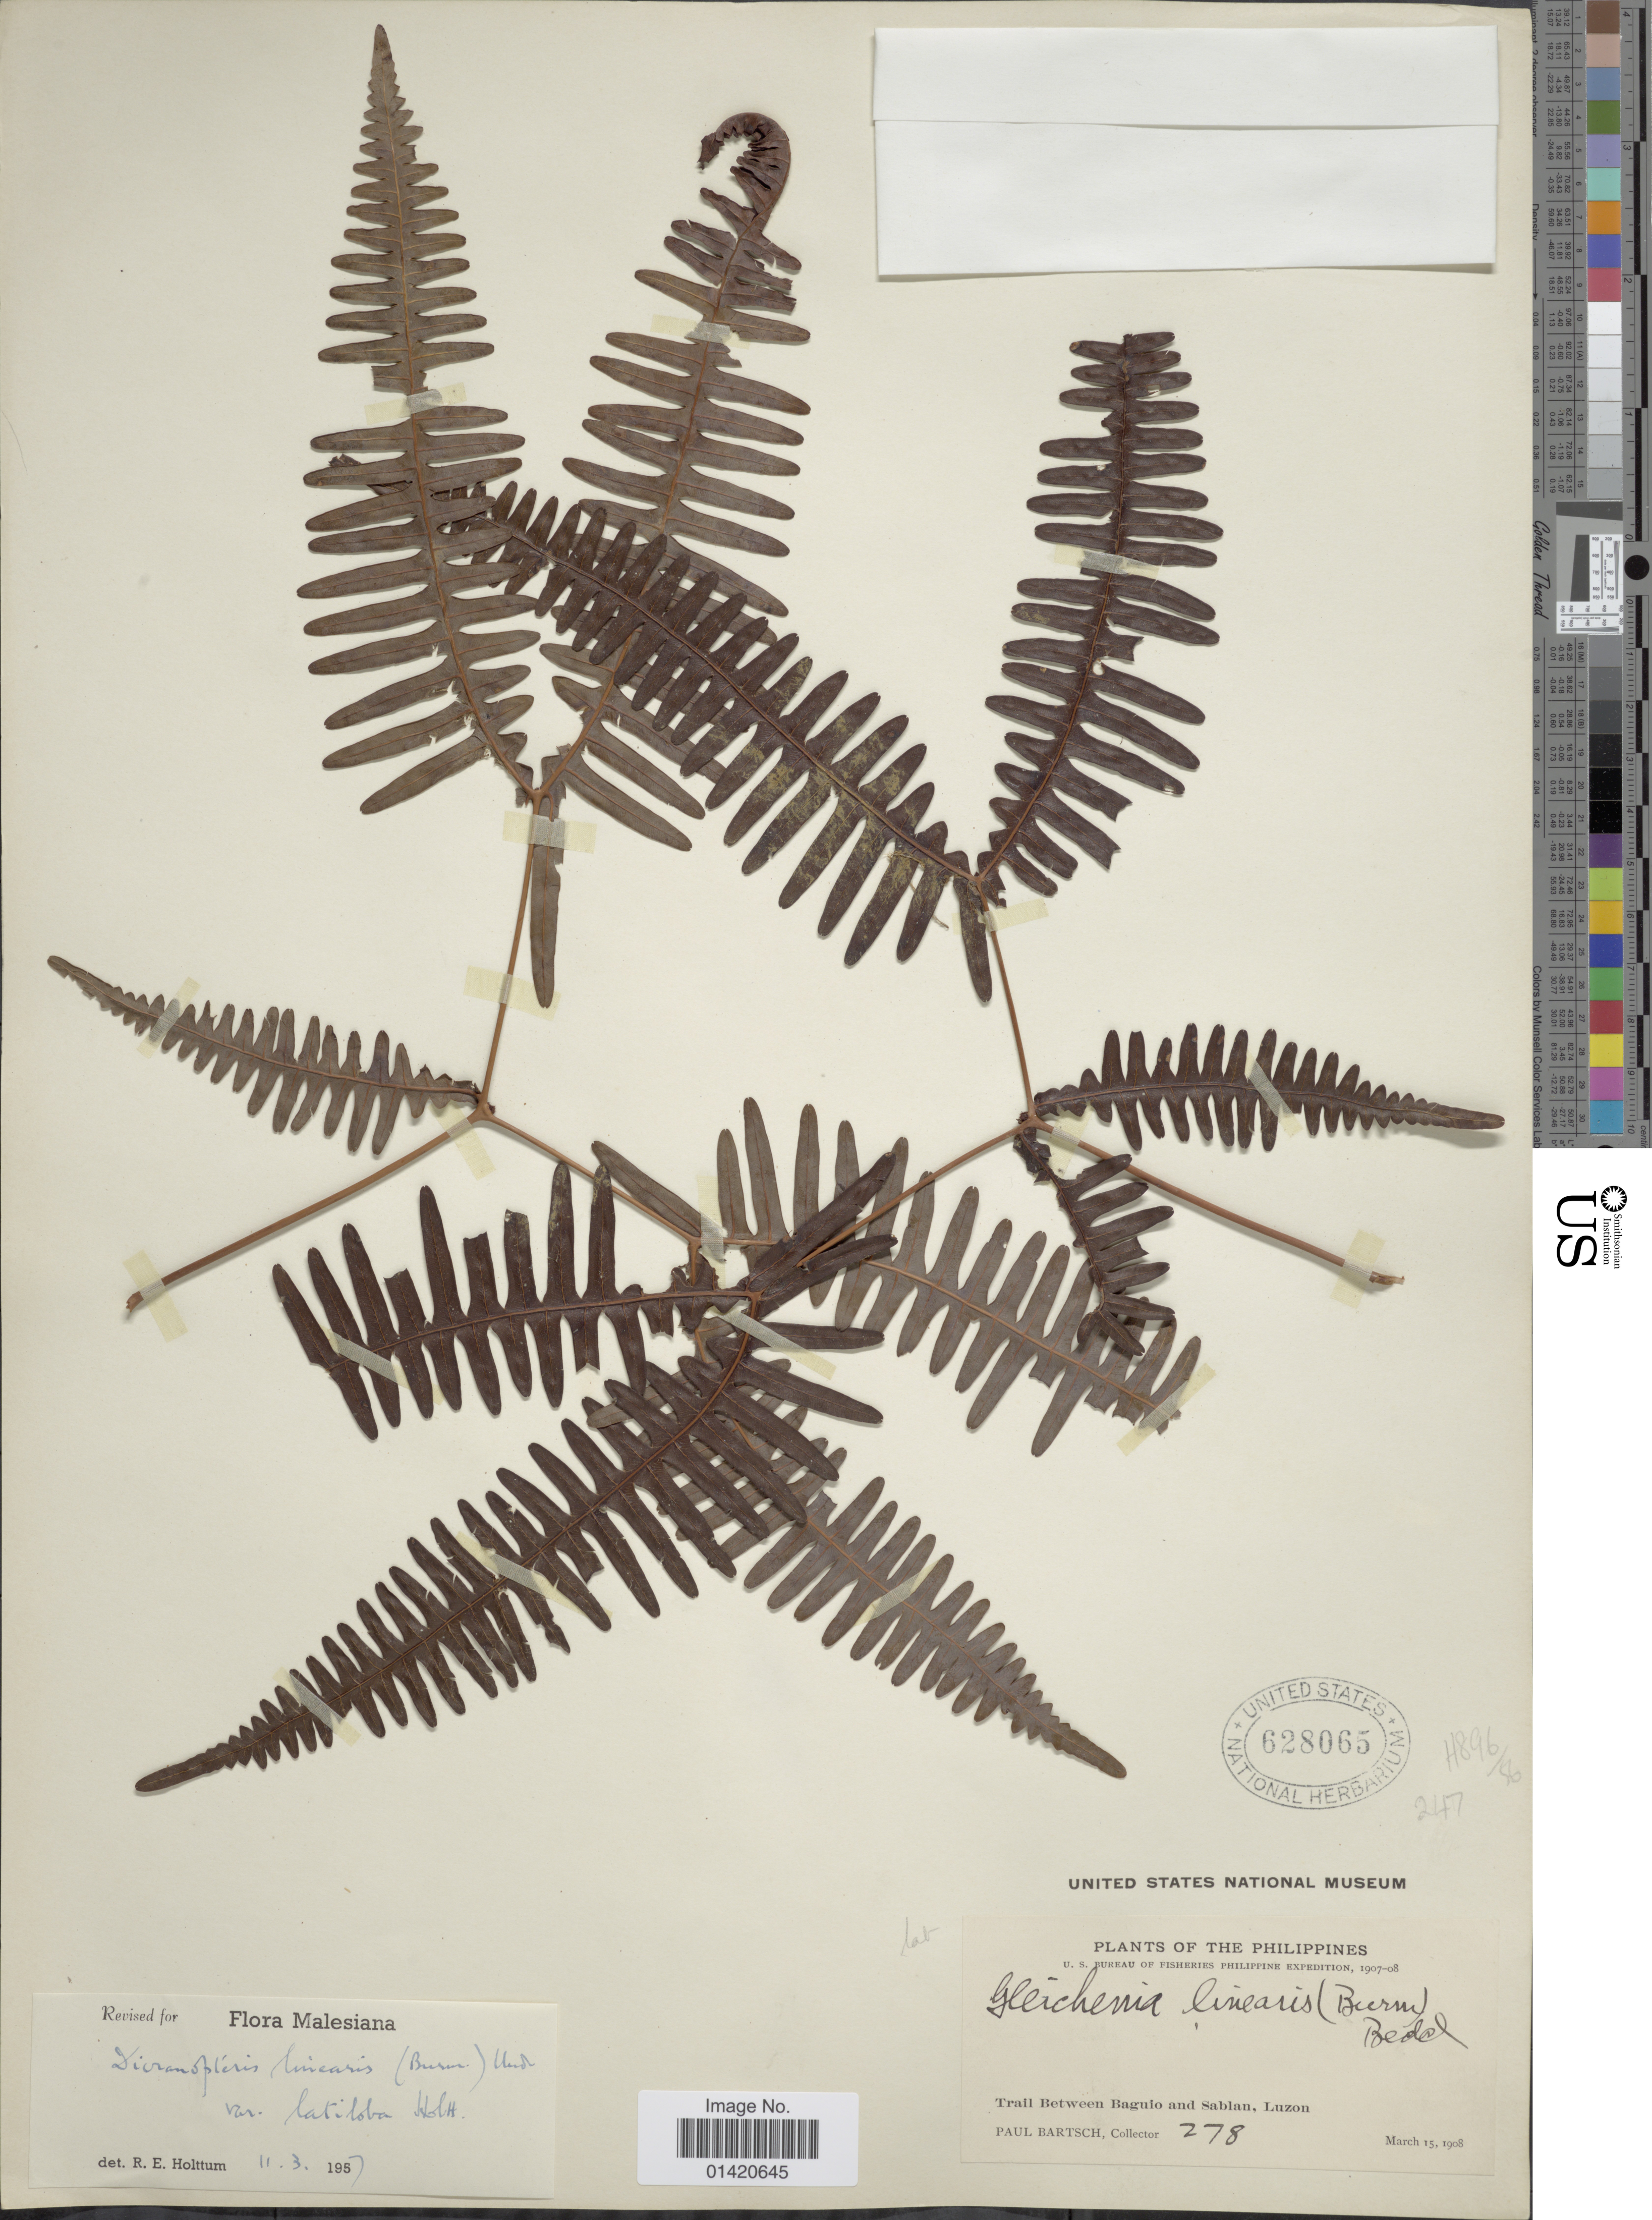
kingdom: Plantae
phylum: Tracheophyta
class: Polypodiopsida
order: Gleicheniales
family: Gleicheniaceae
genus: Dicranopteris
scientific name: Dicranopteris linearis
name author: (Burm. f.) Underw.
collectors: P. Bartsch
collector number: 278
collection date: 1908-03-15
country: Philippines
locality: Trail between Baguio and Sablan, Luzon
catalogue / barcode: US 628065